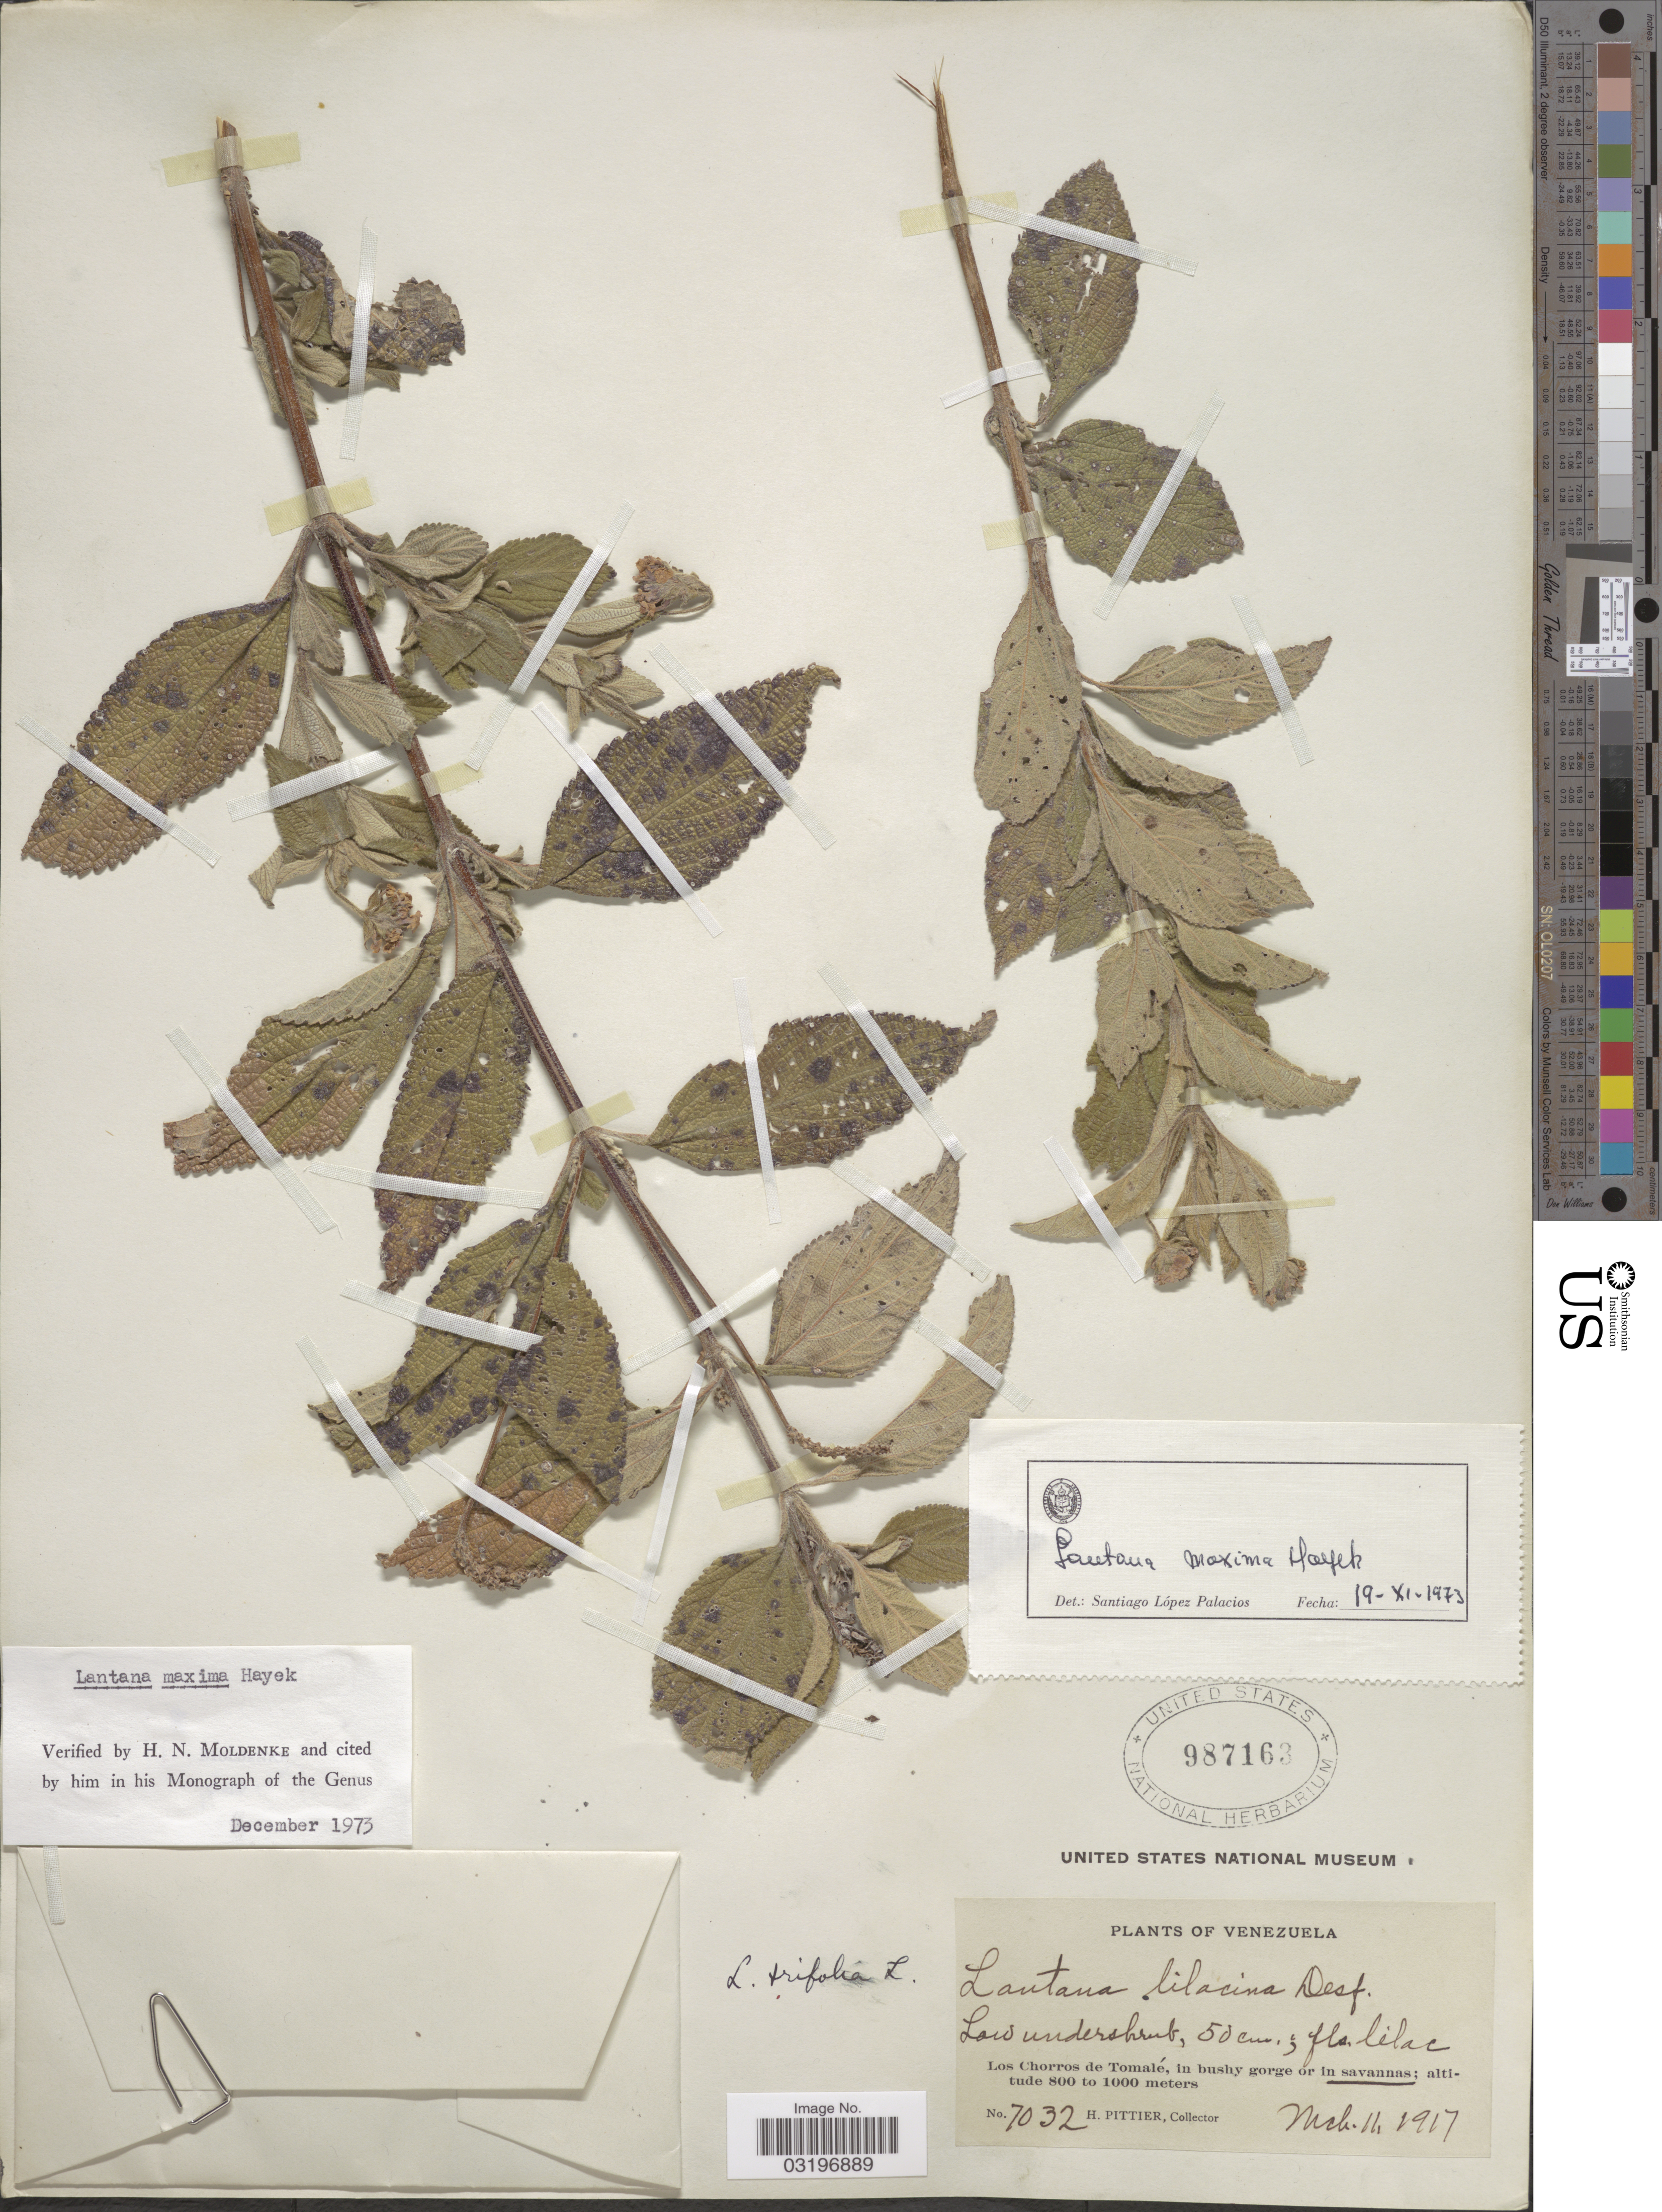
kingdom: Plantae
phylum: Tracheophyta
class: Magnoliopsida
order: Lamiales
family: Verbenaceae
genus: Lantana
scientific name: Lantana maxima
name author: Hayek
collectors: H. F. Pittier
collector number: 7032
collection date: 1917-03-11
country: Venezuela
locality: Los Chorros de Tomalé.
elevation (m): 800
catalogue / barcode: US 987163